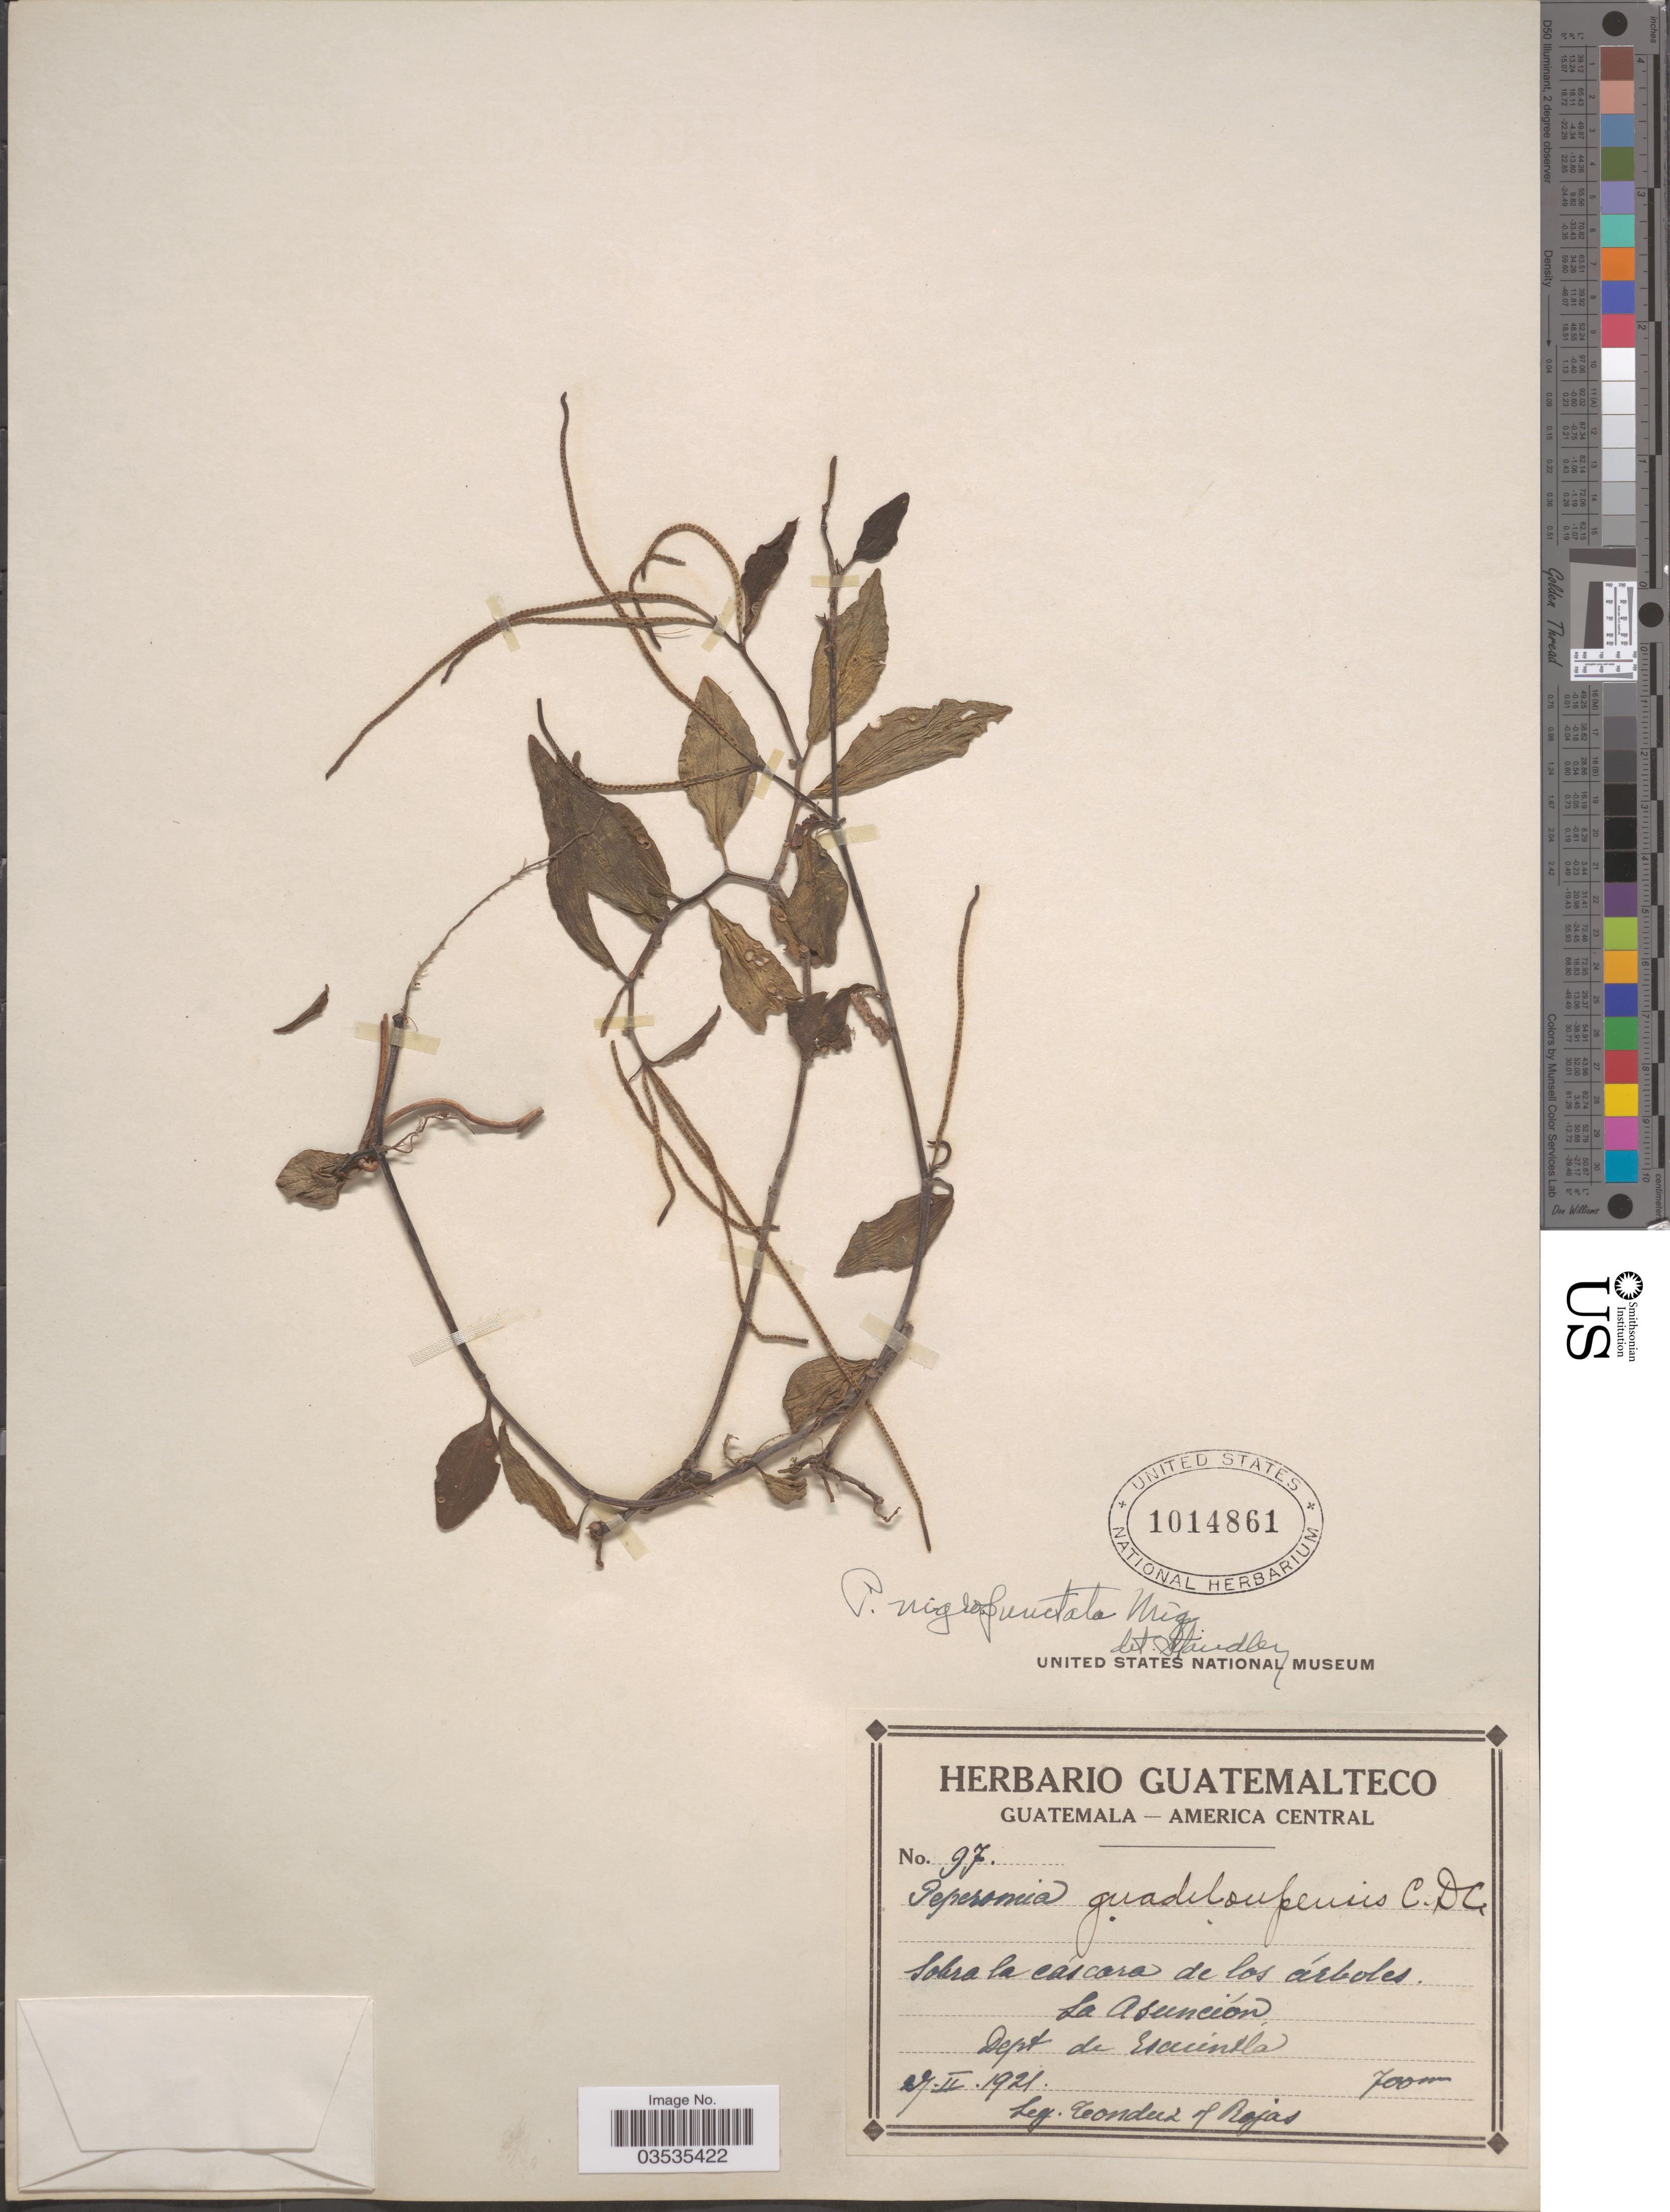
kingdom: Plantae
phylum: Tracheophyta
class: Magnoliopsida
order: Piperales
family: Piperaceae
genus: Peperomia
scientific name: Peperomia nigropunctata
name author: Miq.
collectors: Tonduz & Rojas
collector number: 97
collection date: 1921-02-27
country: Guatemala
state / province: Escuintla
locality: La Asunción, Dept. de Escuintla.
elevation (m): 700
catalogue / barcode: US 1014861